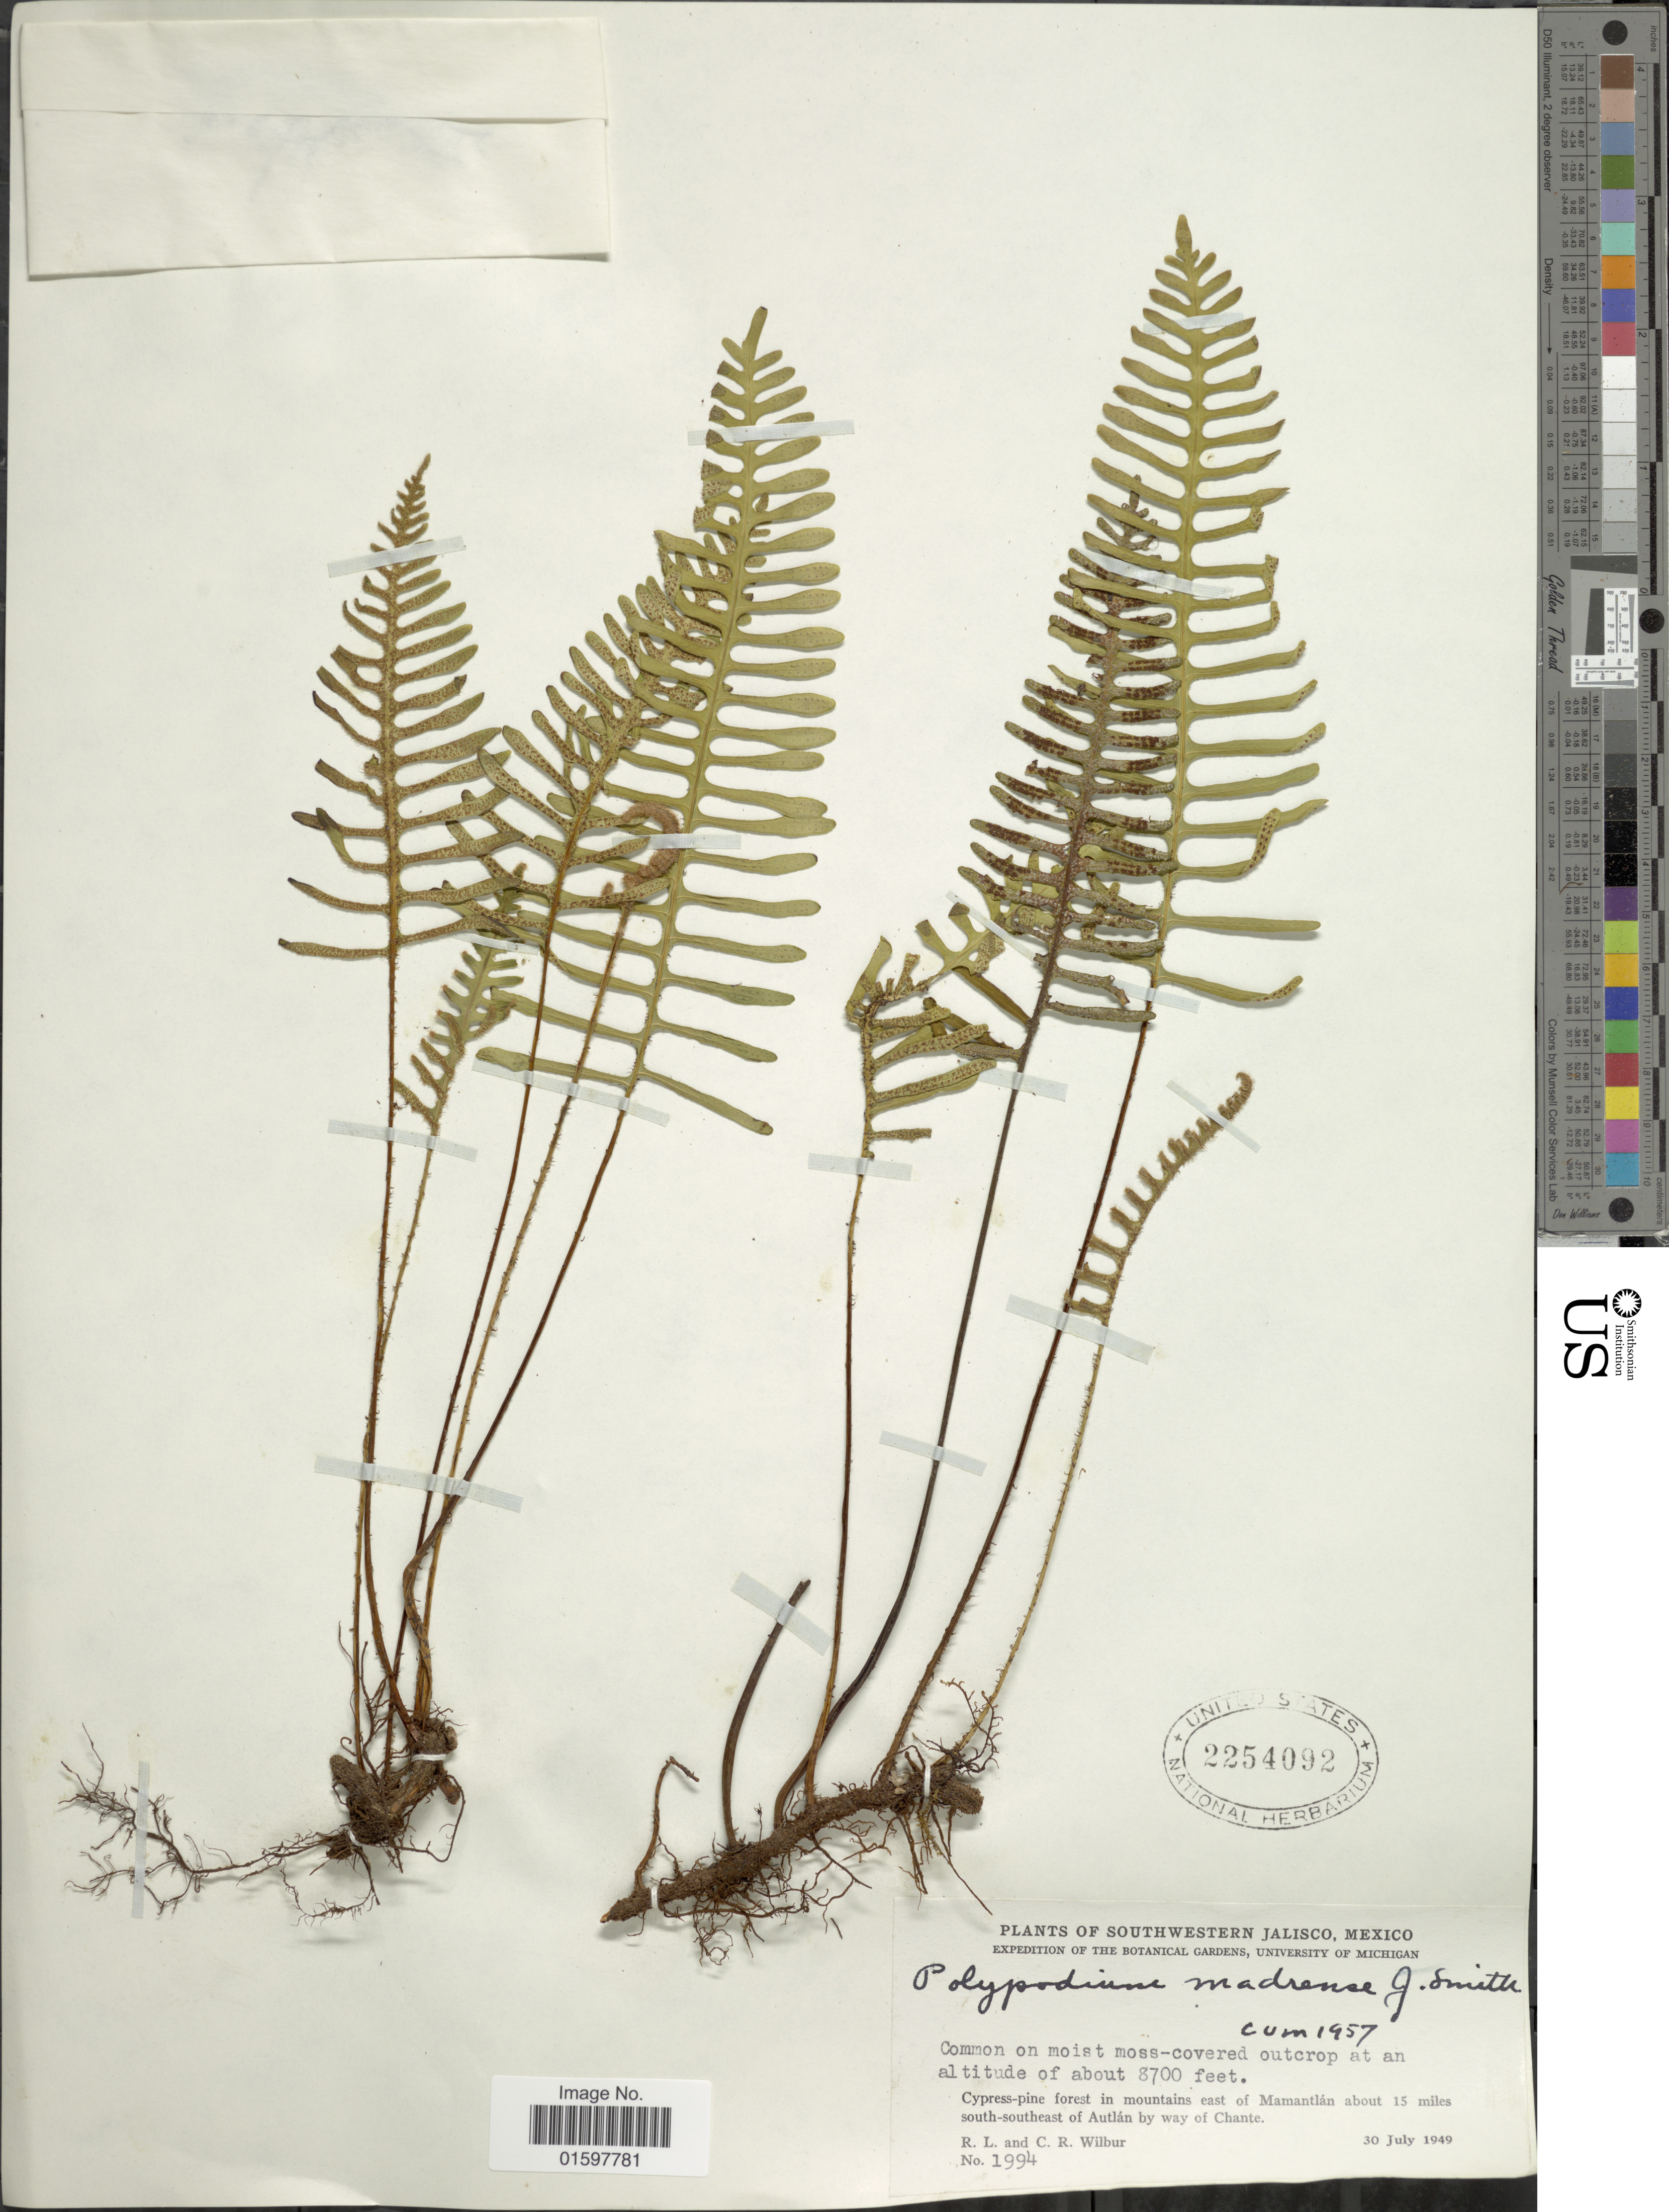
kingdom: Plantae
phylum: Tracheophyta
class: Polypodiopsida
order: Polypodiales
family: Polypodiaceae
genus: Pleopeltis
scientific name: Pleopeltis madrense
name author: (J. Sm.) A.R. Sm. & Tejero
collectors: R. L. Wilbur & C. Wilbur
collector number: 1994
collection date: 1949-07-30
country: Mexico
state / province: Jalisco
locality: Southwestern of Jalisco, Cypress-pine forest mountains east of Mamantlán about 15 miles south-southeast of Autlán by way of Chante.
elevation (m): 2652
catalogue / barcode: US 2254092